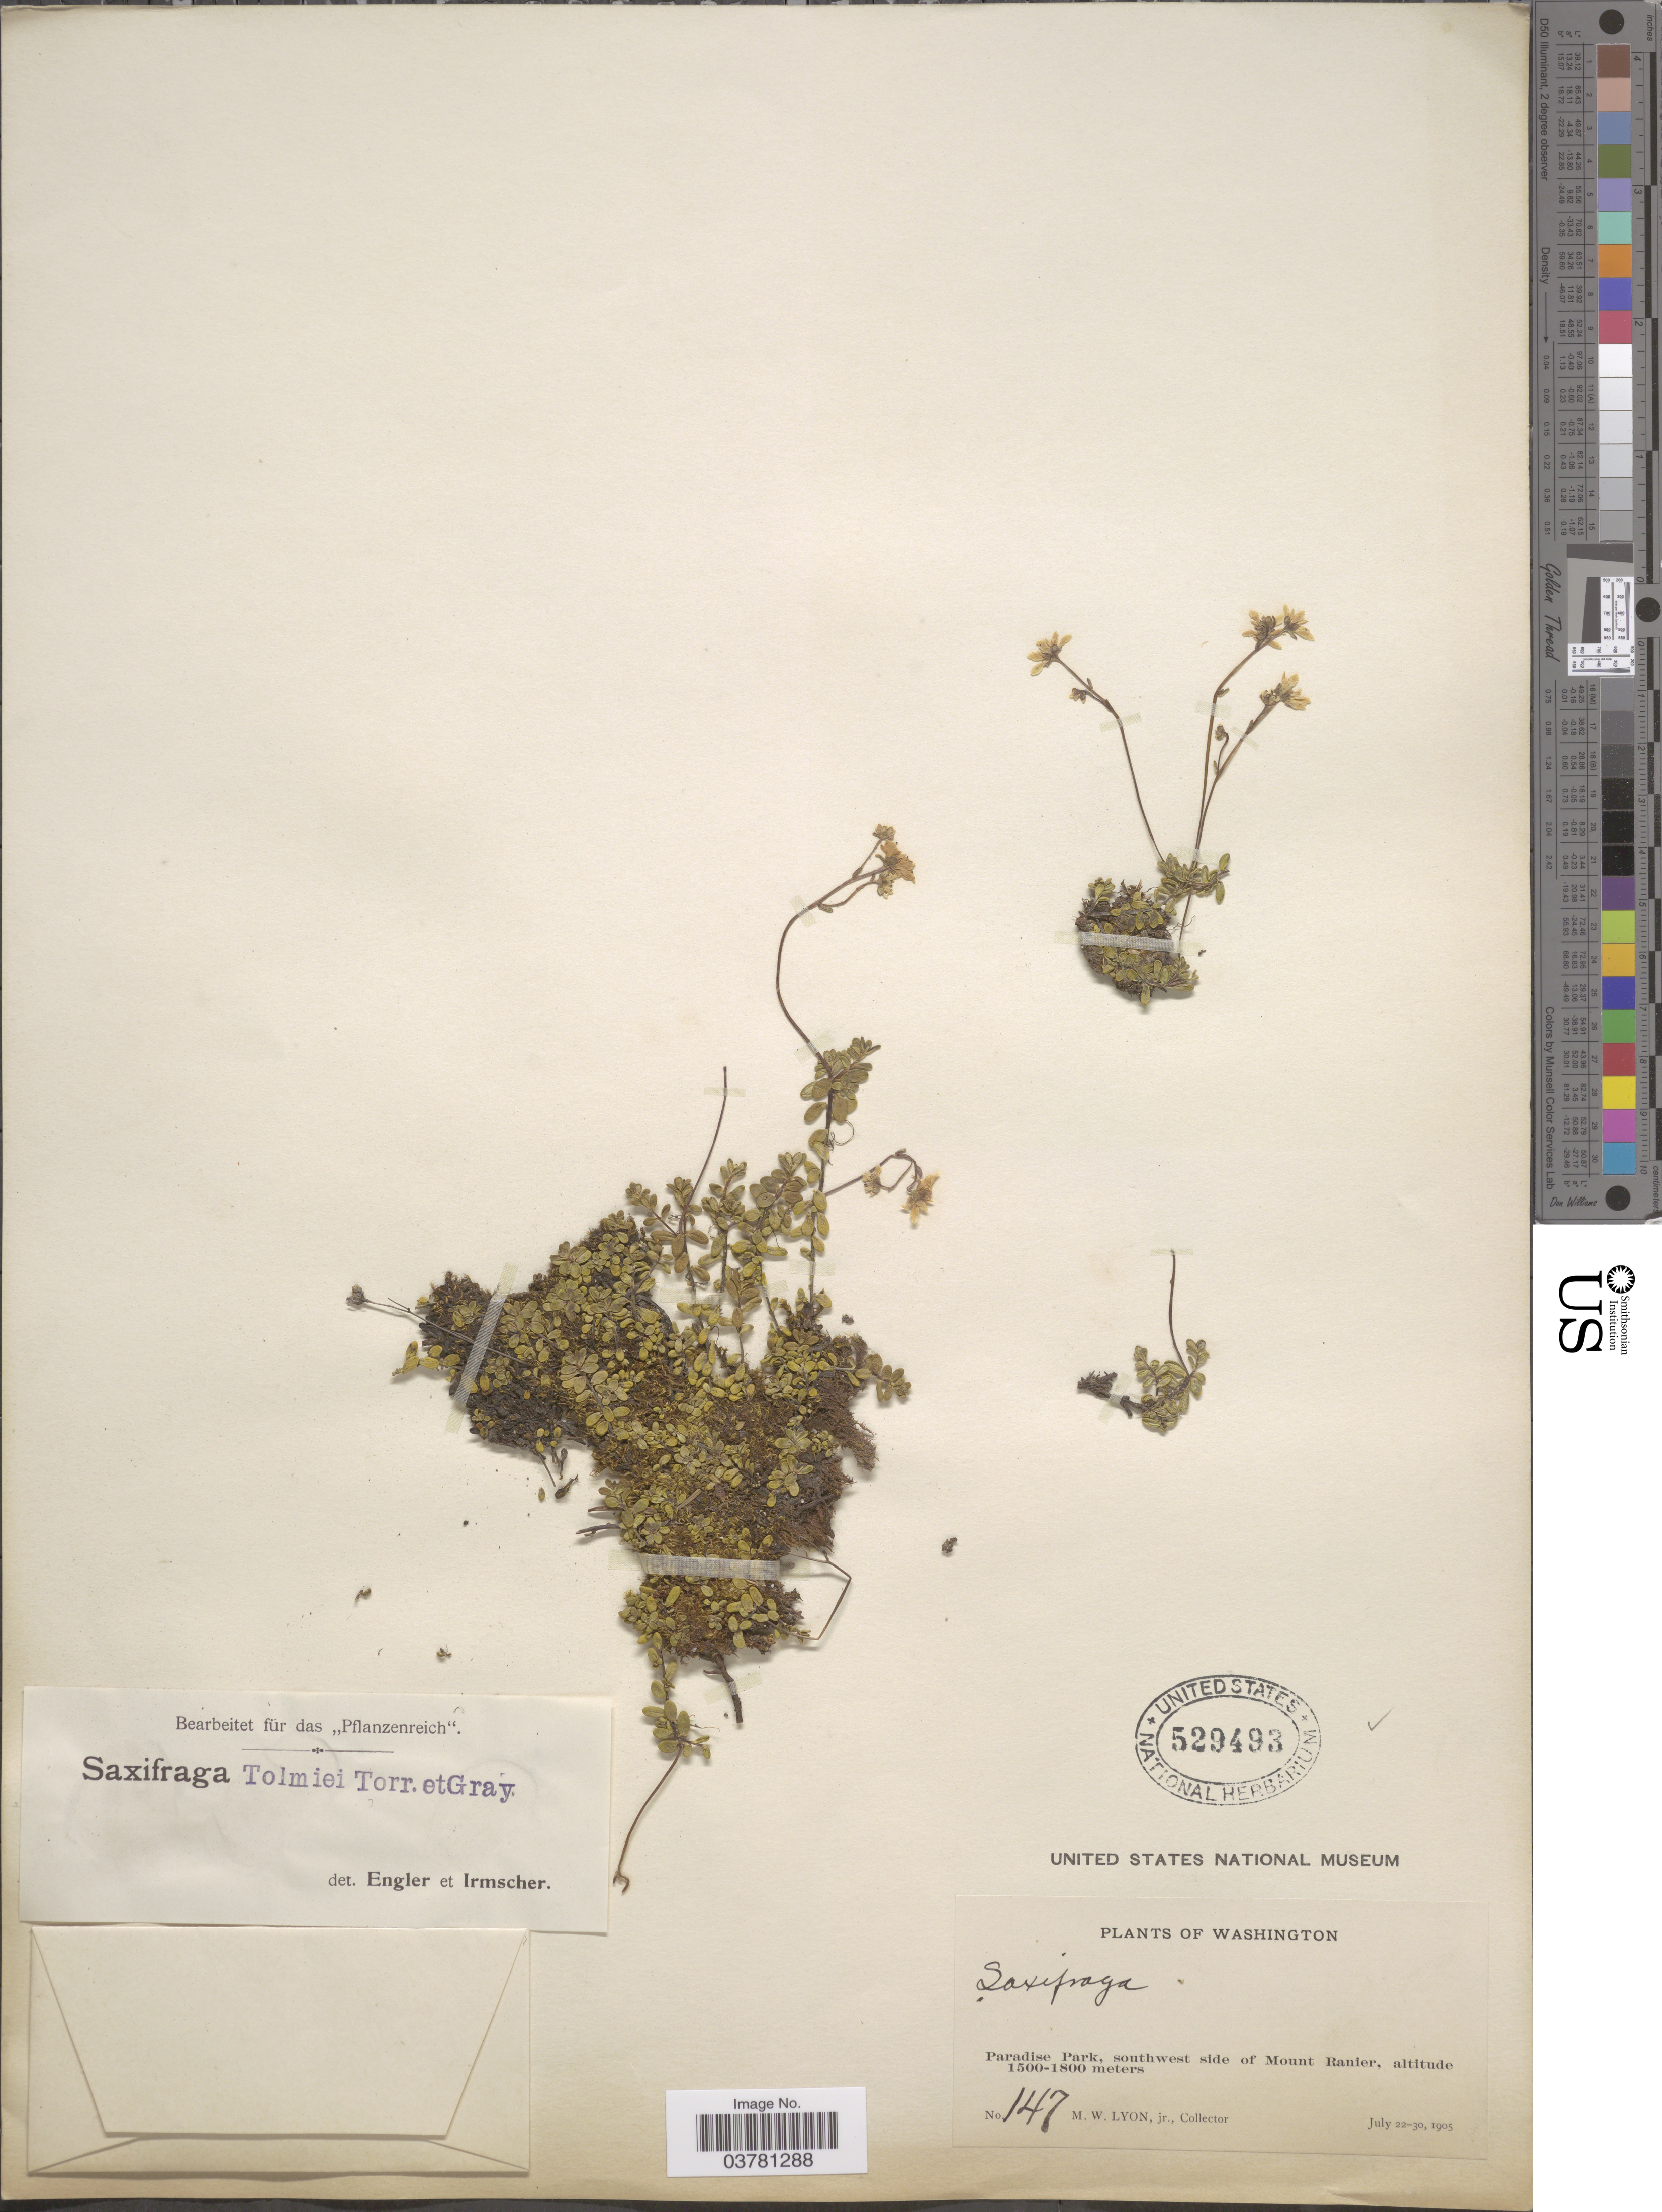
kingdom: Plantae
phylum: Tracheophyta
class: Magnoliopsida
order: Saxifragales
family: Saxifragaceae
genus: Micranthes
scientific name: Micranthes tolmiei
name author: (Torr. & A. Gray) Brouillet & Gornall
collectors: M. W. Lyon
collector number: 147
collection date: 1905-07-22/1905-07-30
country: United States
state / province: Washington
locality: Paradise Park, southwest side of Mount Ranier.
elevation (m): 1500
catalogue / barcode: US 529493